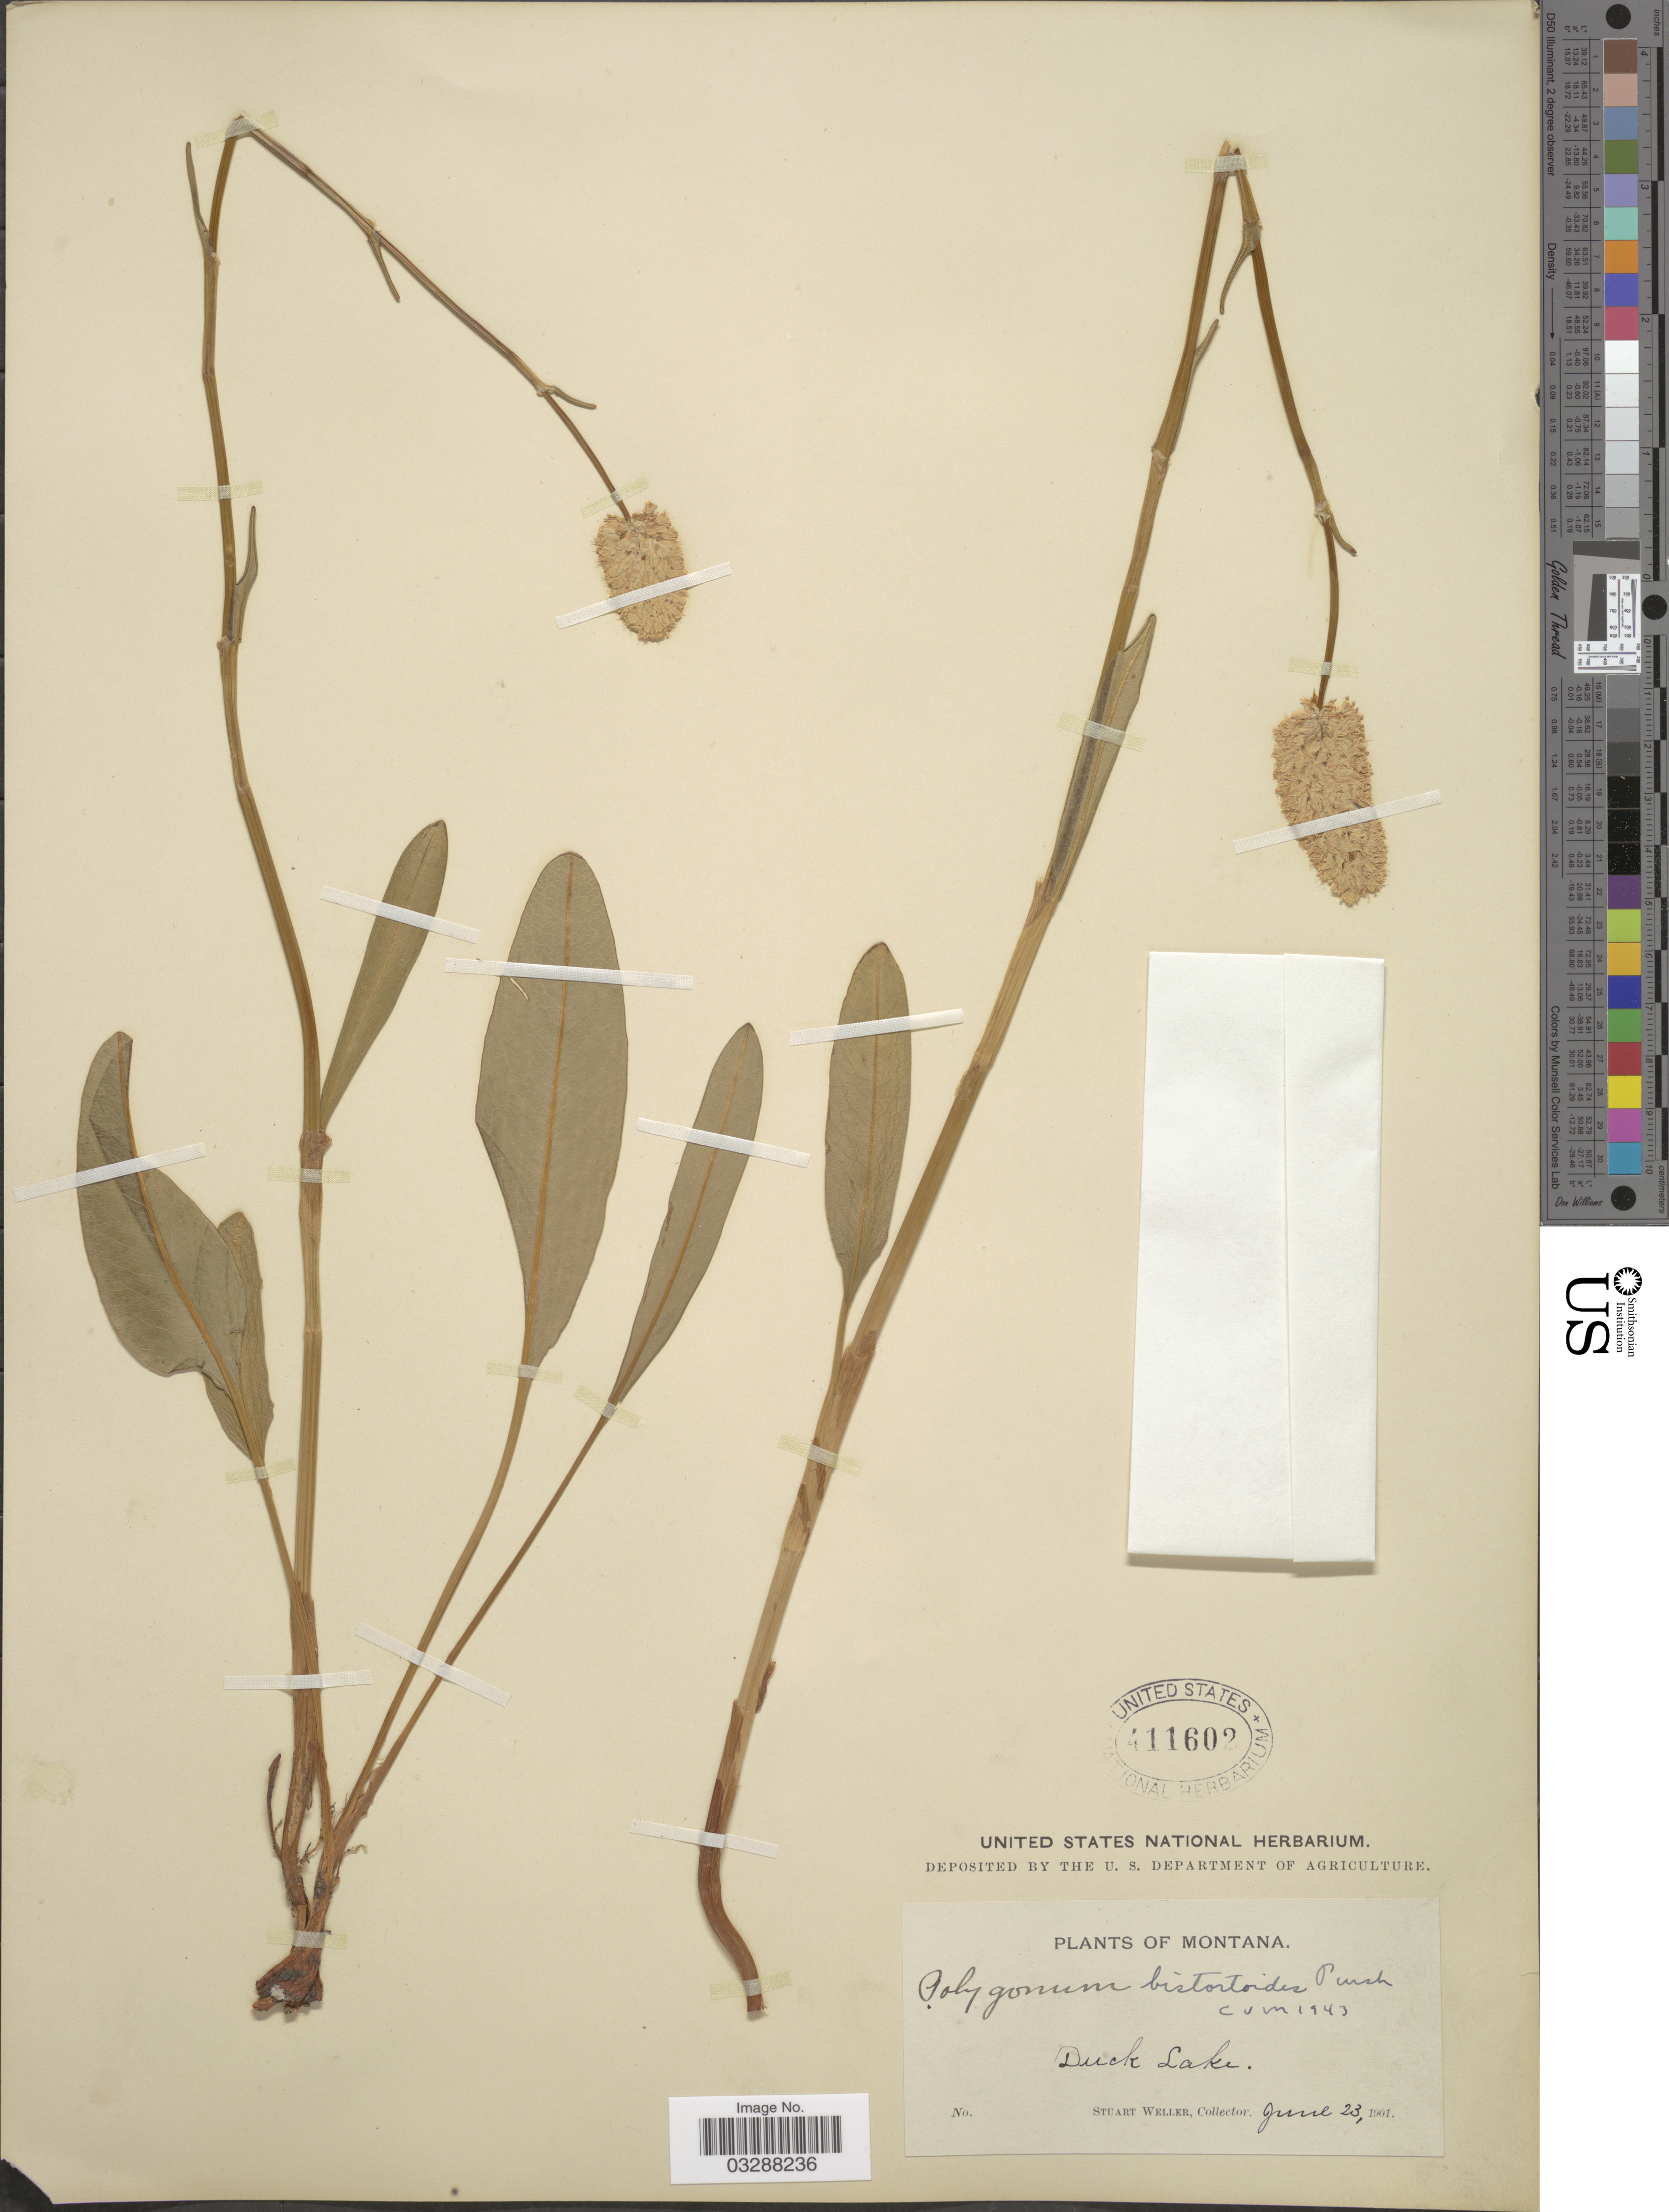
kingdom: Plantae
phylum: Tracheophyta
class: Magnoliopsida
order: Caryophyllales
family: Polygonaceae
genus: Bistorta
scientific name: Bistorta bistortoides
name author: (Pursh) Small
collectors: S. Weller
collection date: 1901-06-23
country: United States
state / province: Montana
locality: Duck Lake.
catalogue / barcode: US 411602